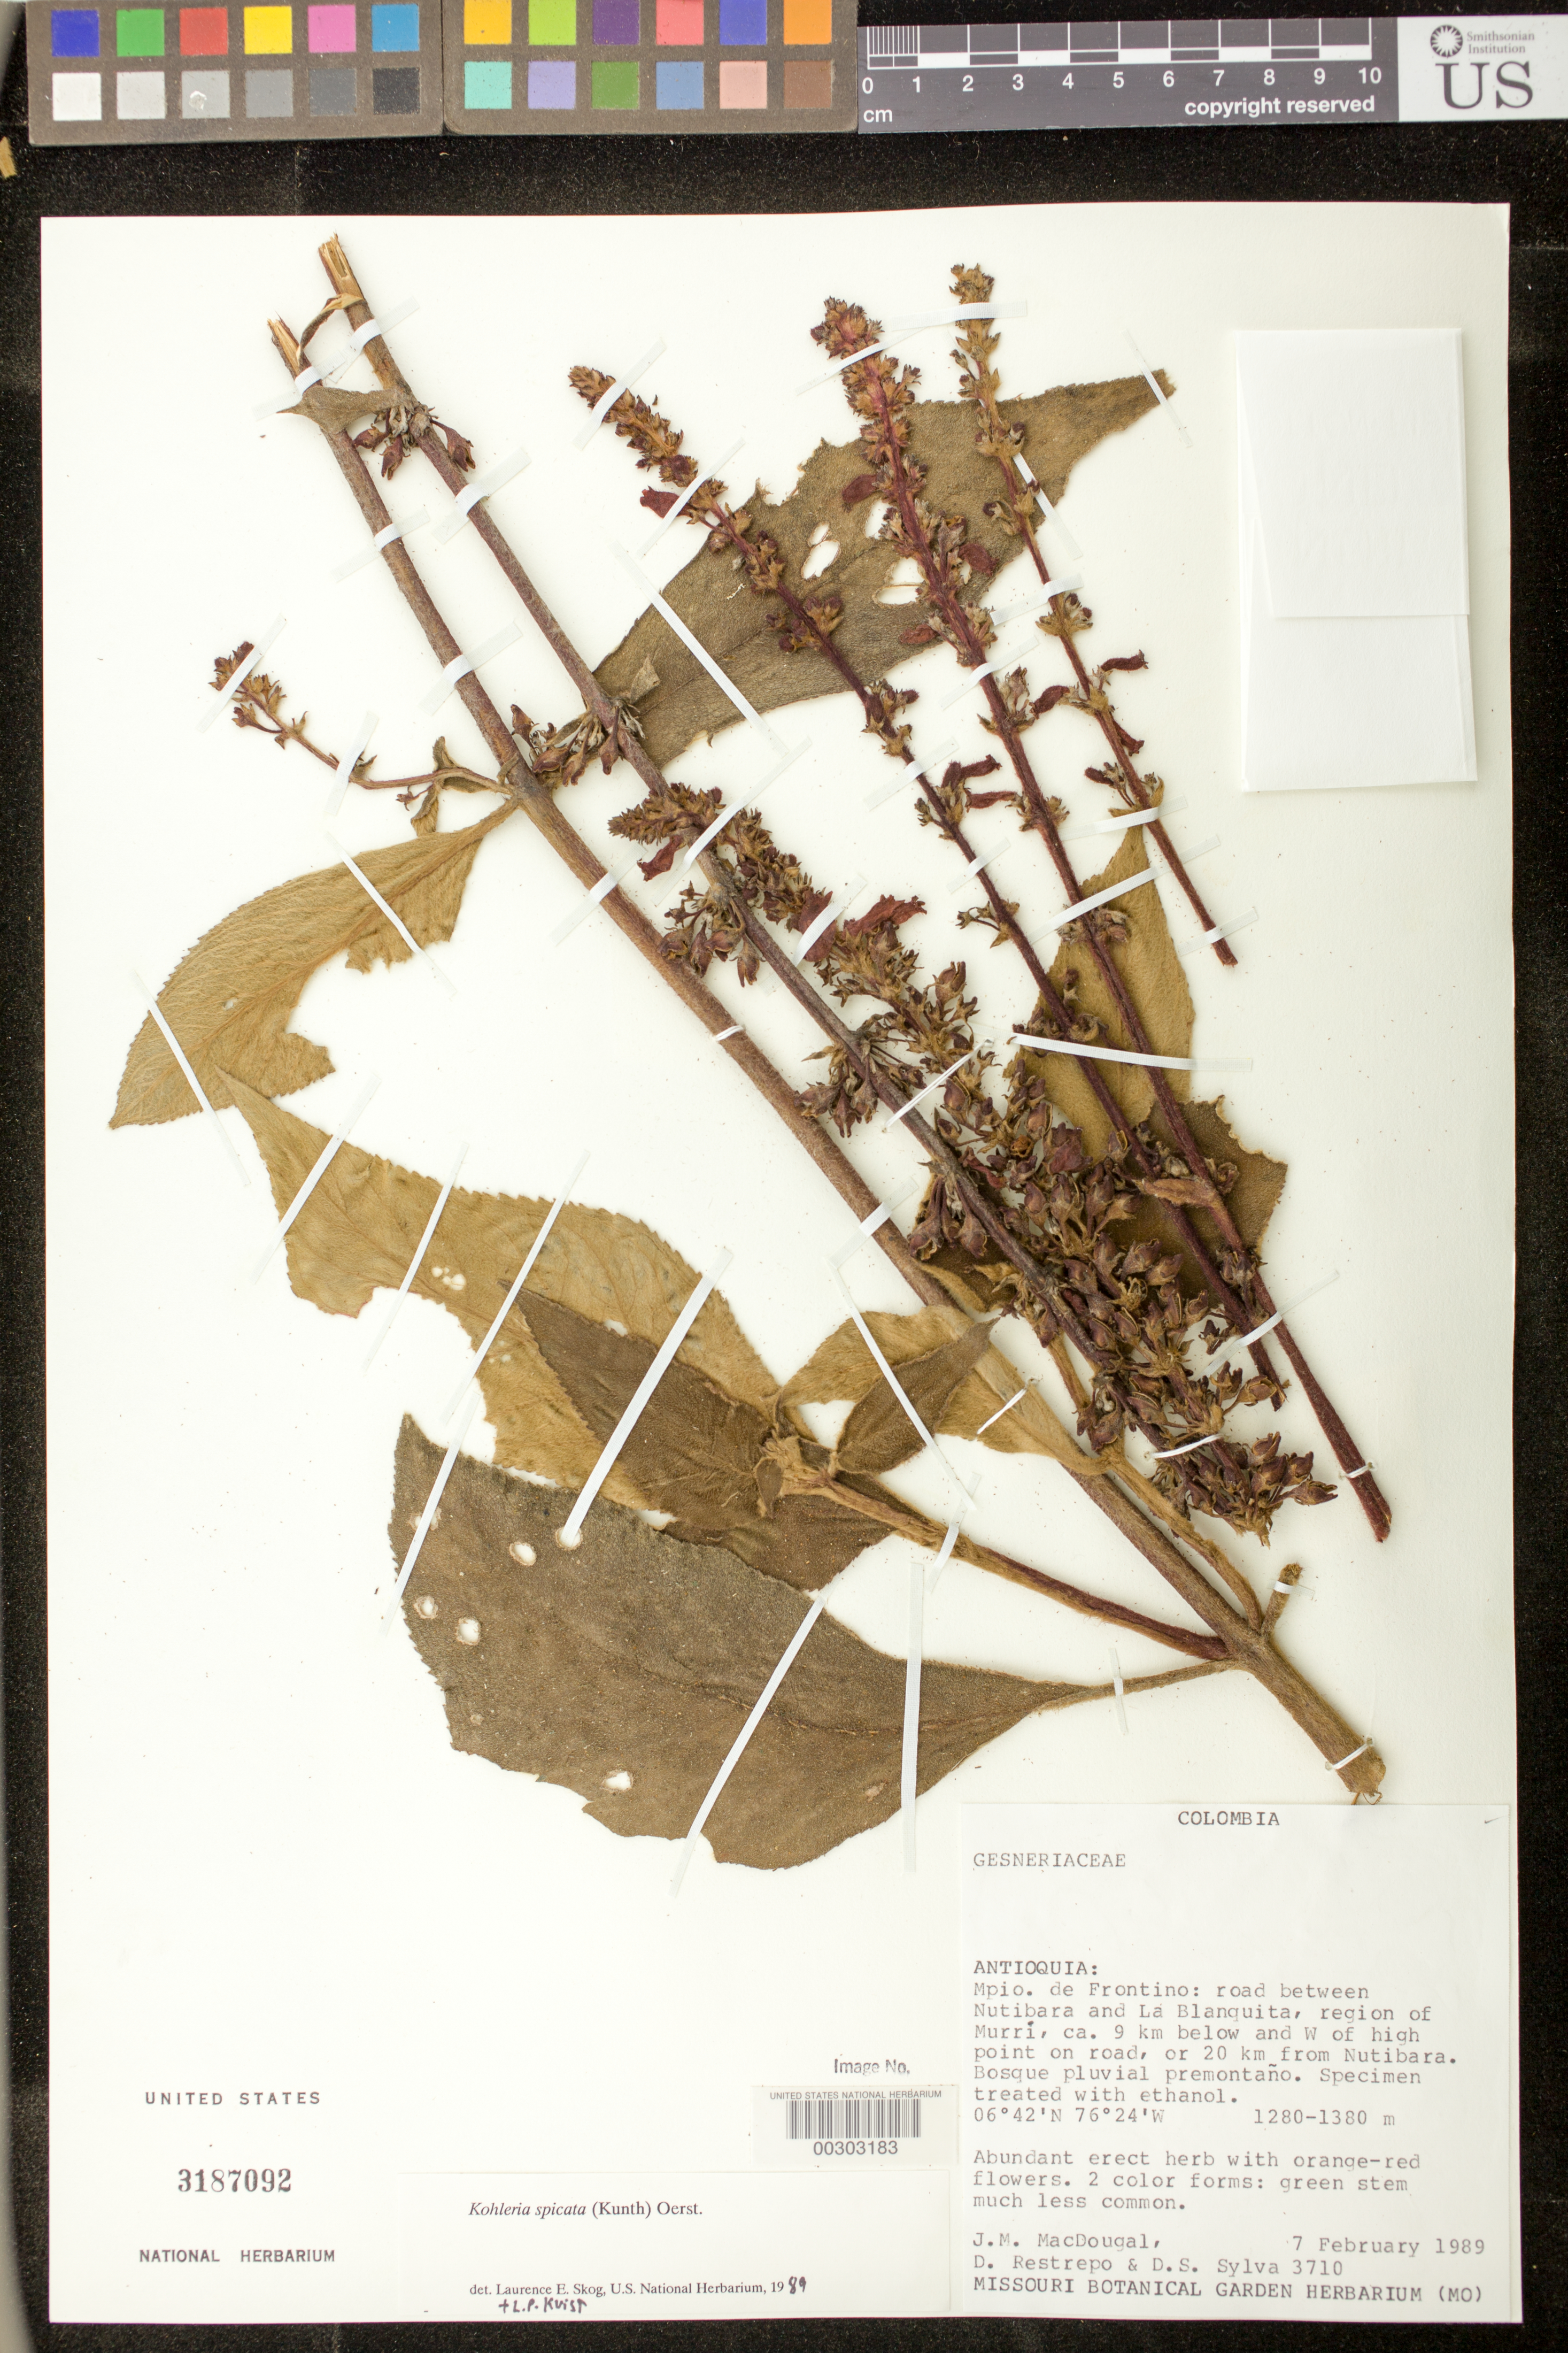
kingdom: Plantae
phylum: Tracheophyta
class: Magnoliopsida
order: Lamiales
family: Gesneriaceae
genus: Kohleria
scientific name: Kohleria spicata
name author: (Kunth) Oerst.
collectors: J. M. MacDougal, D. Restrepo & D. Sylva-S.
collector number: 3710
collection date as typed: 07 Feb 1989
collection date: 1989-02-07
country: Colombia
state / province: Antioquia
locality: Mun. of Frontino, road between Nutibara and La Blanquita, region of Murri, ca 9 km below and W of highpoint on road, ...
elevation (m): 1280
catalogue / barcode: US 3187092